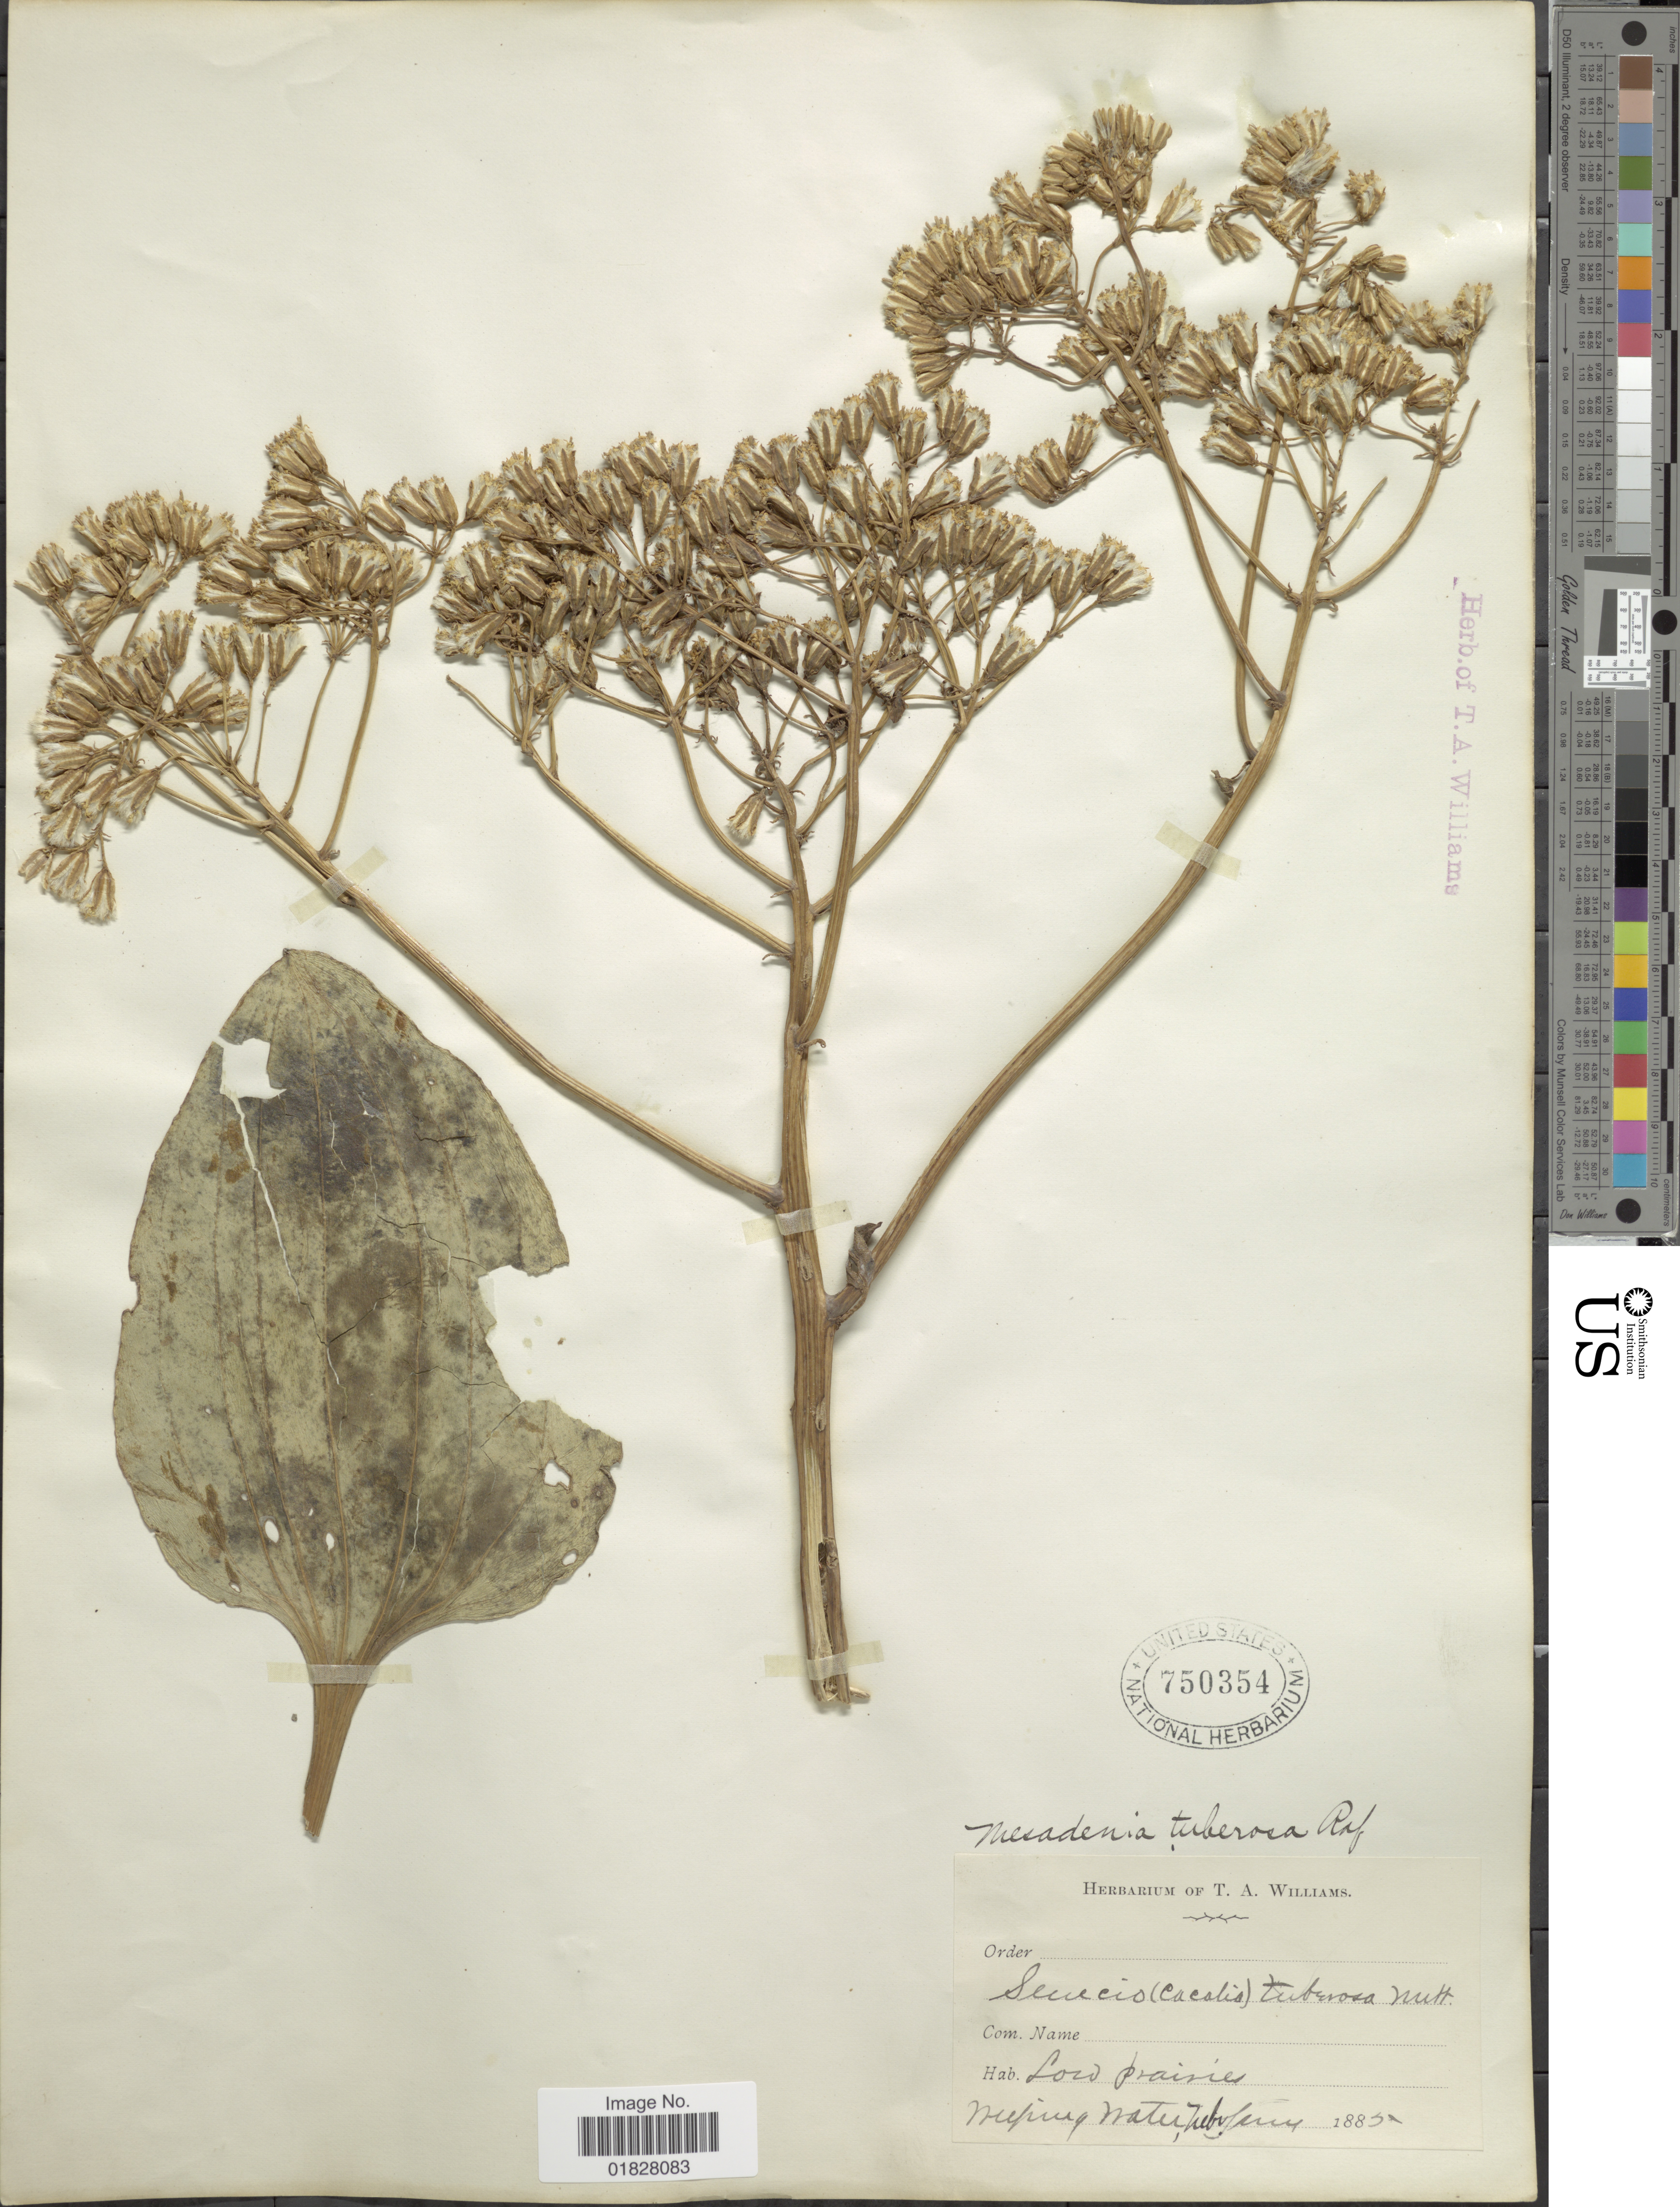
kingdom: Plantae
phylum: Tracheophyta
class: Magnoliopsida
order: Asterales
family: Asteraceae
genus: Arnoglossum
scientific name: Arnoglossum plantagineum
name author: Raf.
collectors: ex herb. Thos. A. Williams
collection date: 1885-06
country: United States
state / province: Nebraska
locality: Low prairies. Weeping Water, Nebr.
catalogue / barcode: US 750354